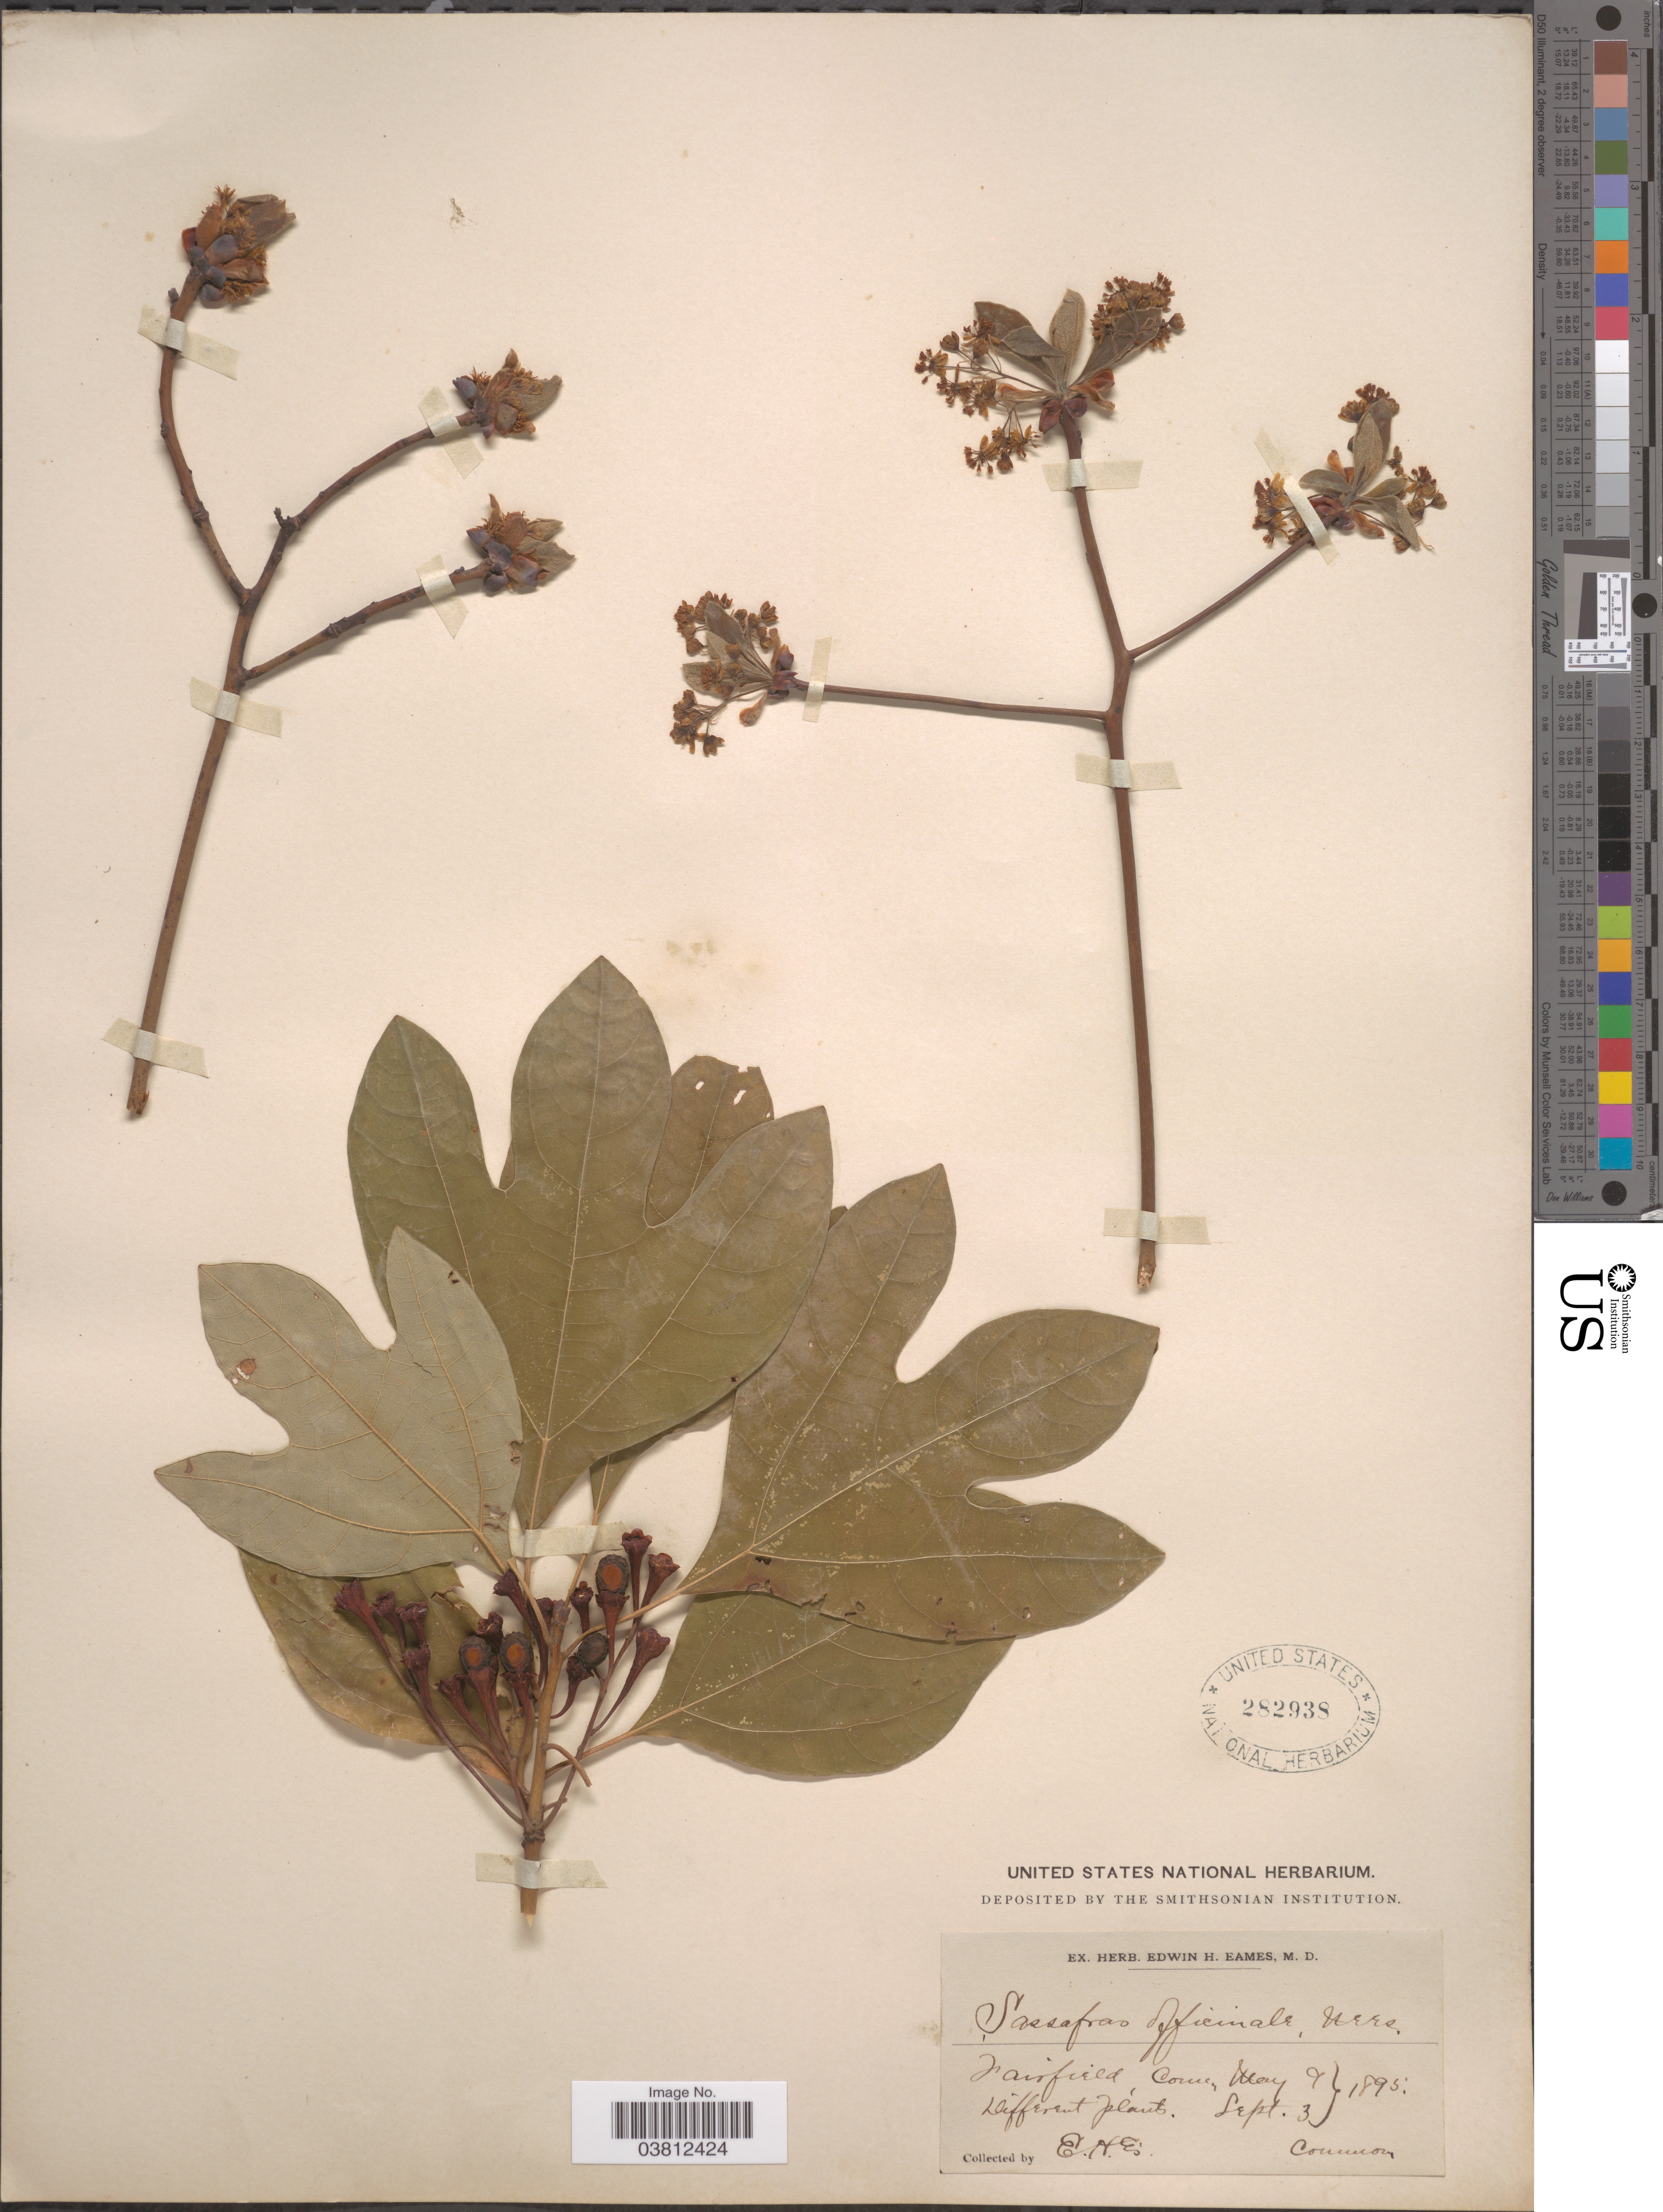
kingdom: Plantae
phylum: Tracheophyta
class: Magnoliopsida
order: Laurales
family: Lauraceae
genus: Sassafras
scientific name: Sassafras albidum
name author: (Nutt.) Nees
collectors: E. H. Eames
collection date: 1895-05-09/1895-09-03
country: United States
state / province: Connecticut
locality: Fairfield.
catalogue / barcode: US 282938